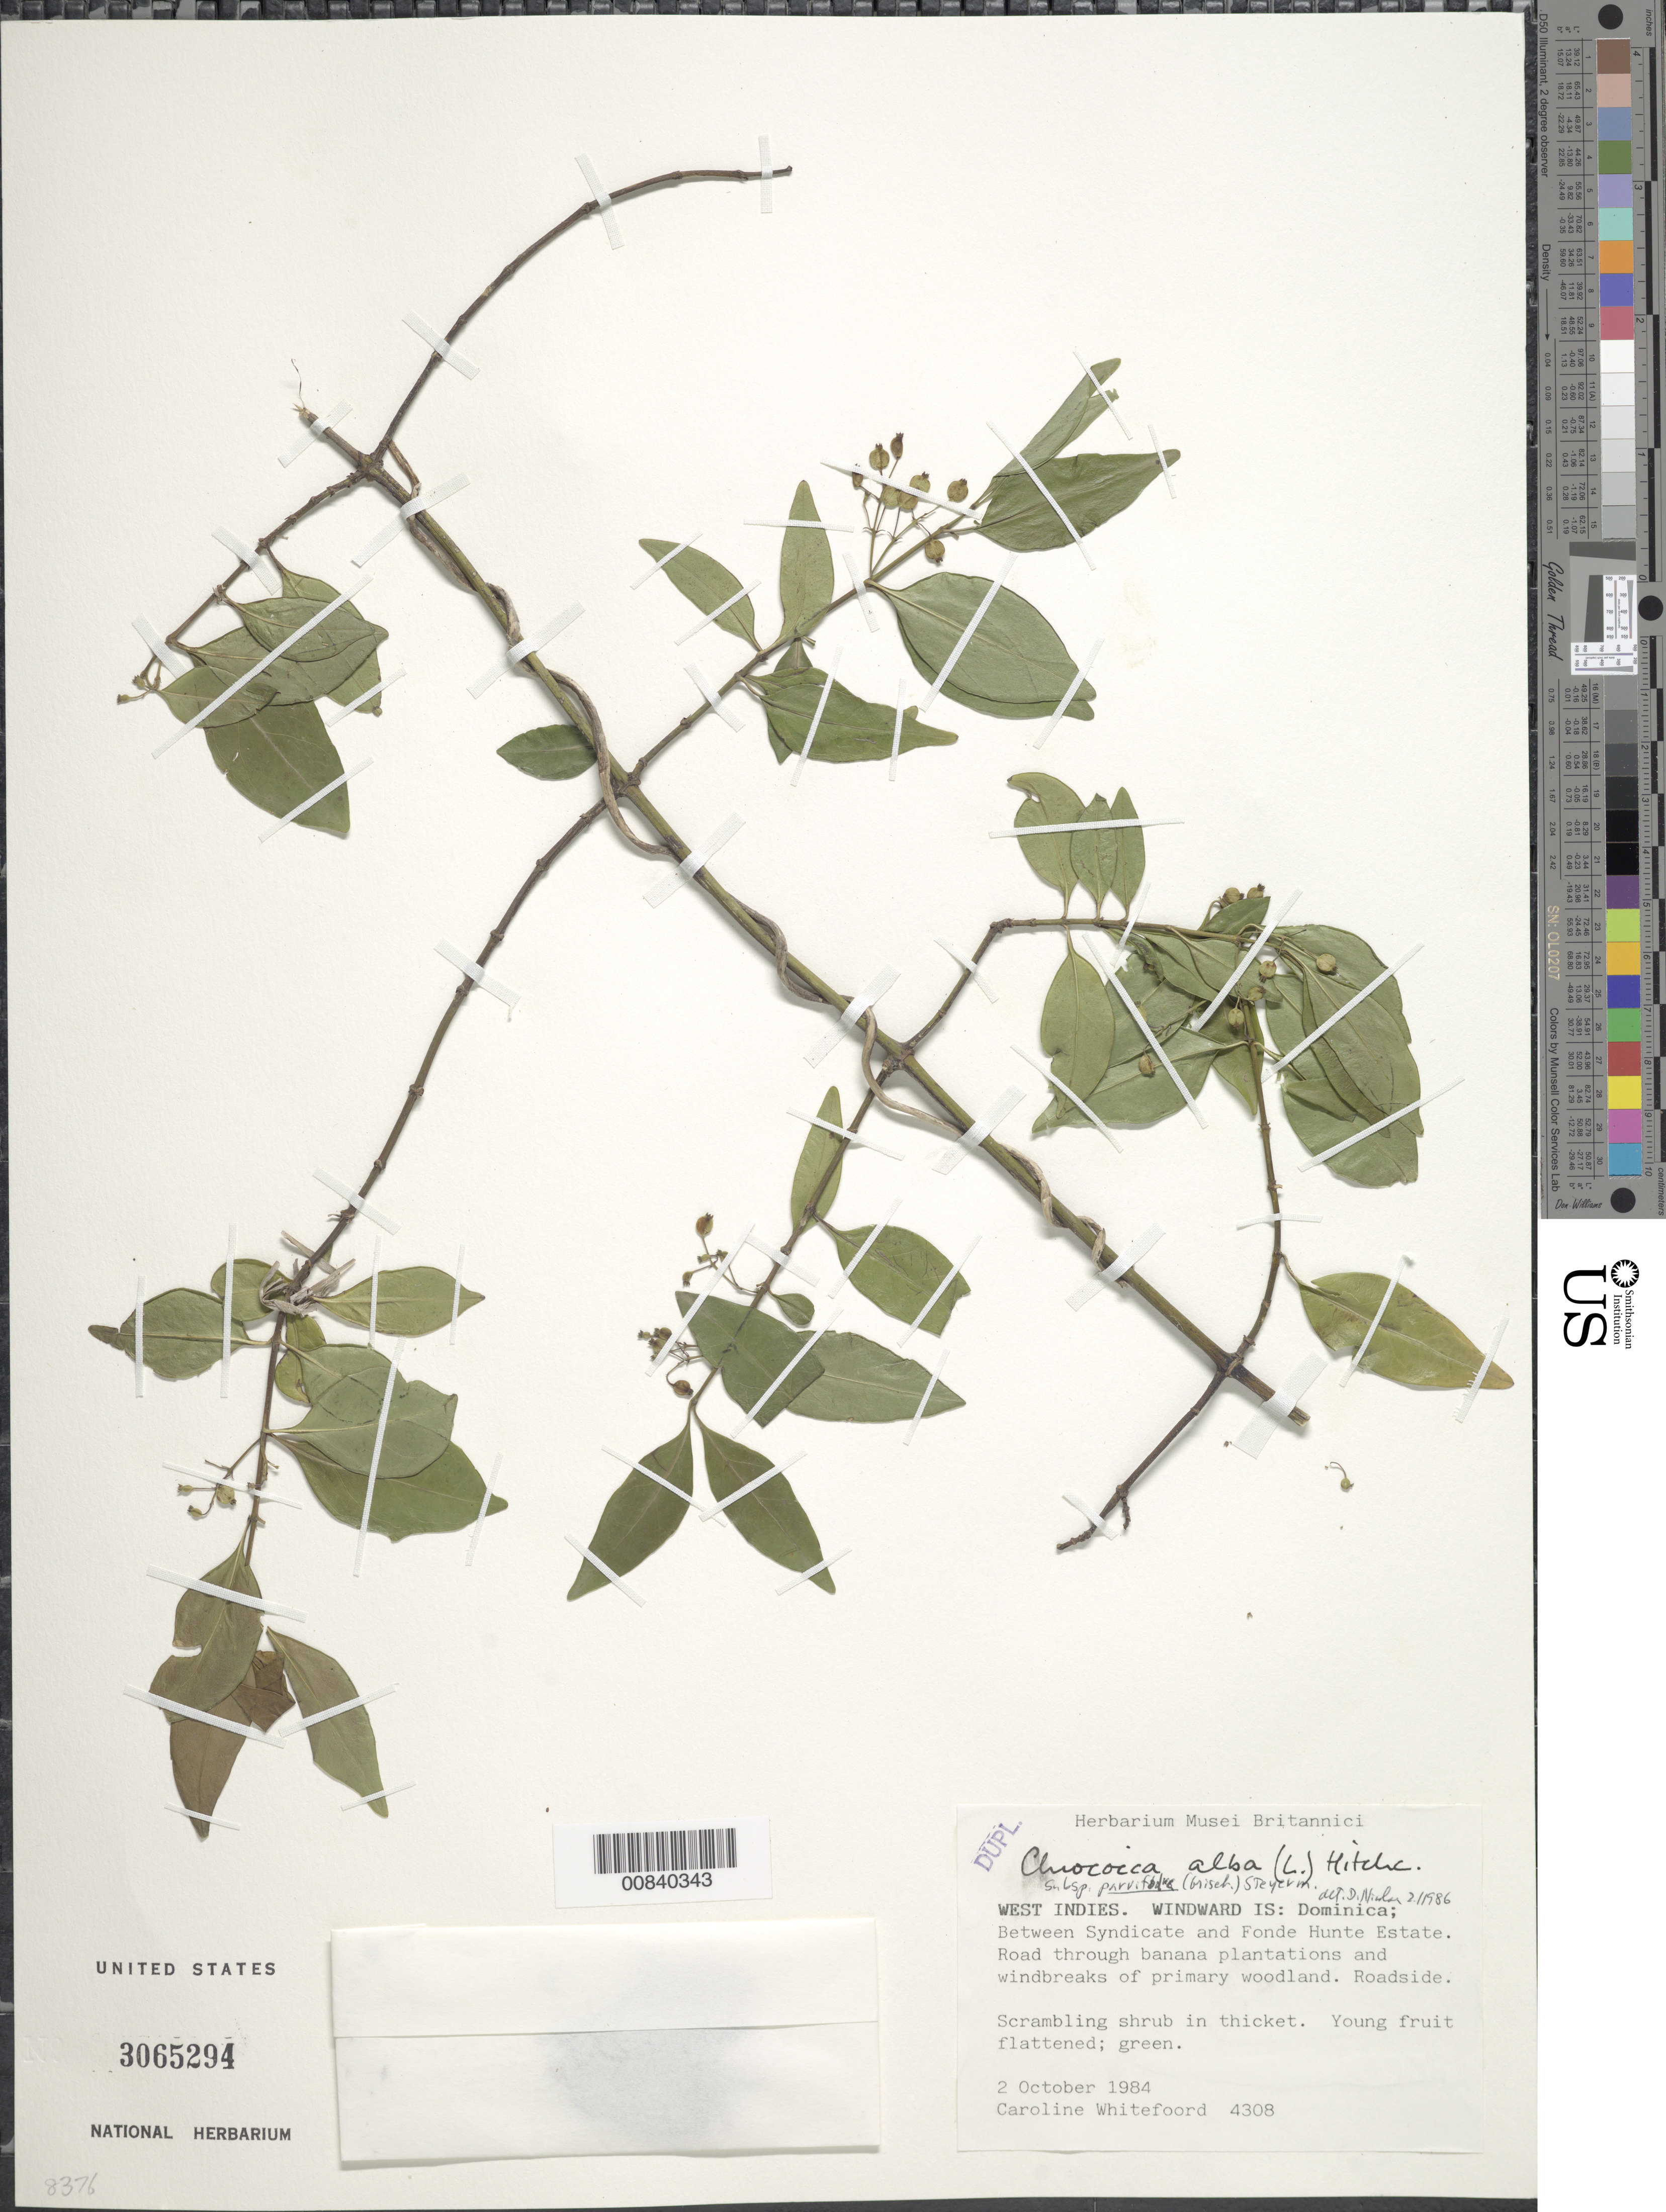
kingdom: Plantae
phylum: Tracheophyta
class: Magnoliopsida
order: Gentianales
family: Rubiaceae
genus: Chiococca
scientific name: Chiococca alba subsp. alba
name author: (L.) Hitchc.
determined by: Nicolson, Dan H.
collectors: C. Whitefoord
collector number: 4308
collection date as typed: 02 Oct 1984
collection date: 1984-10-02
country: Dominica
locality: Between Syndicate and Fonde Hunte Estate. Along road through banana plantations and windbreaks of primary woodland.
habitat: In thicket along road through banana plantations and windbreaks of primary woodland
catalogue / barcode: US 3065294